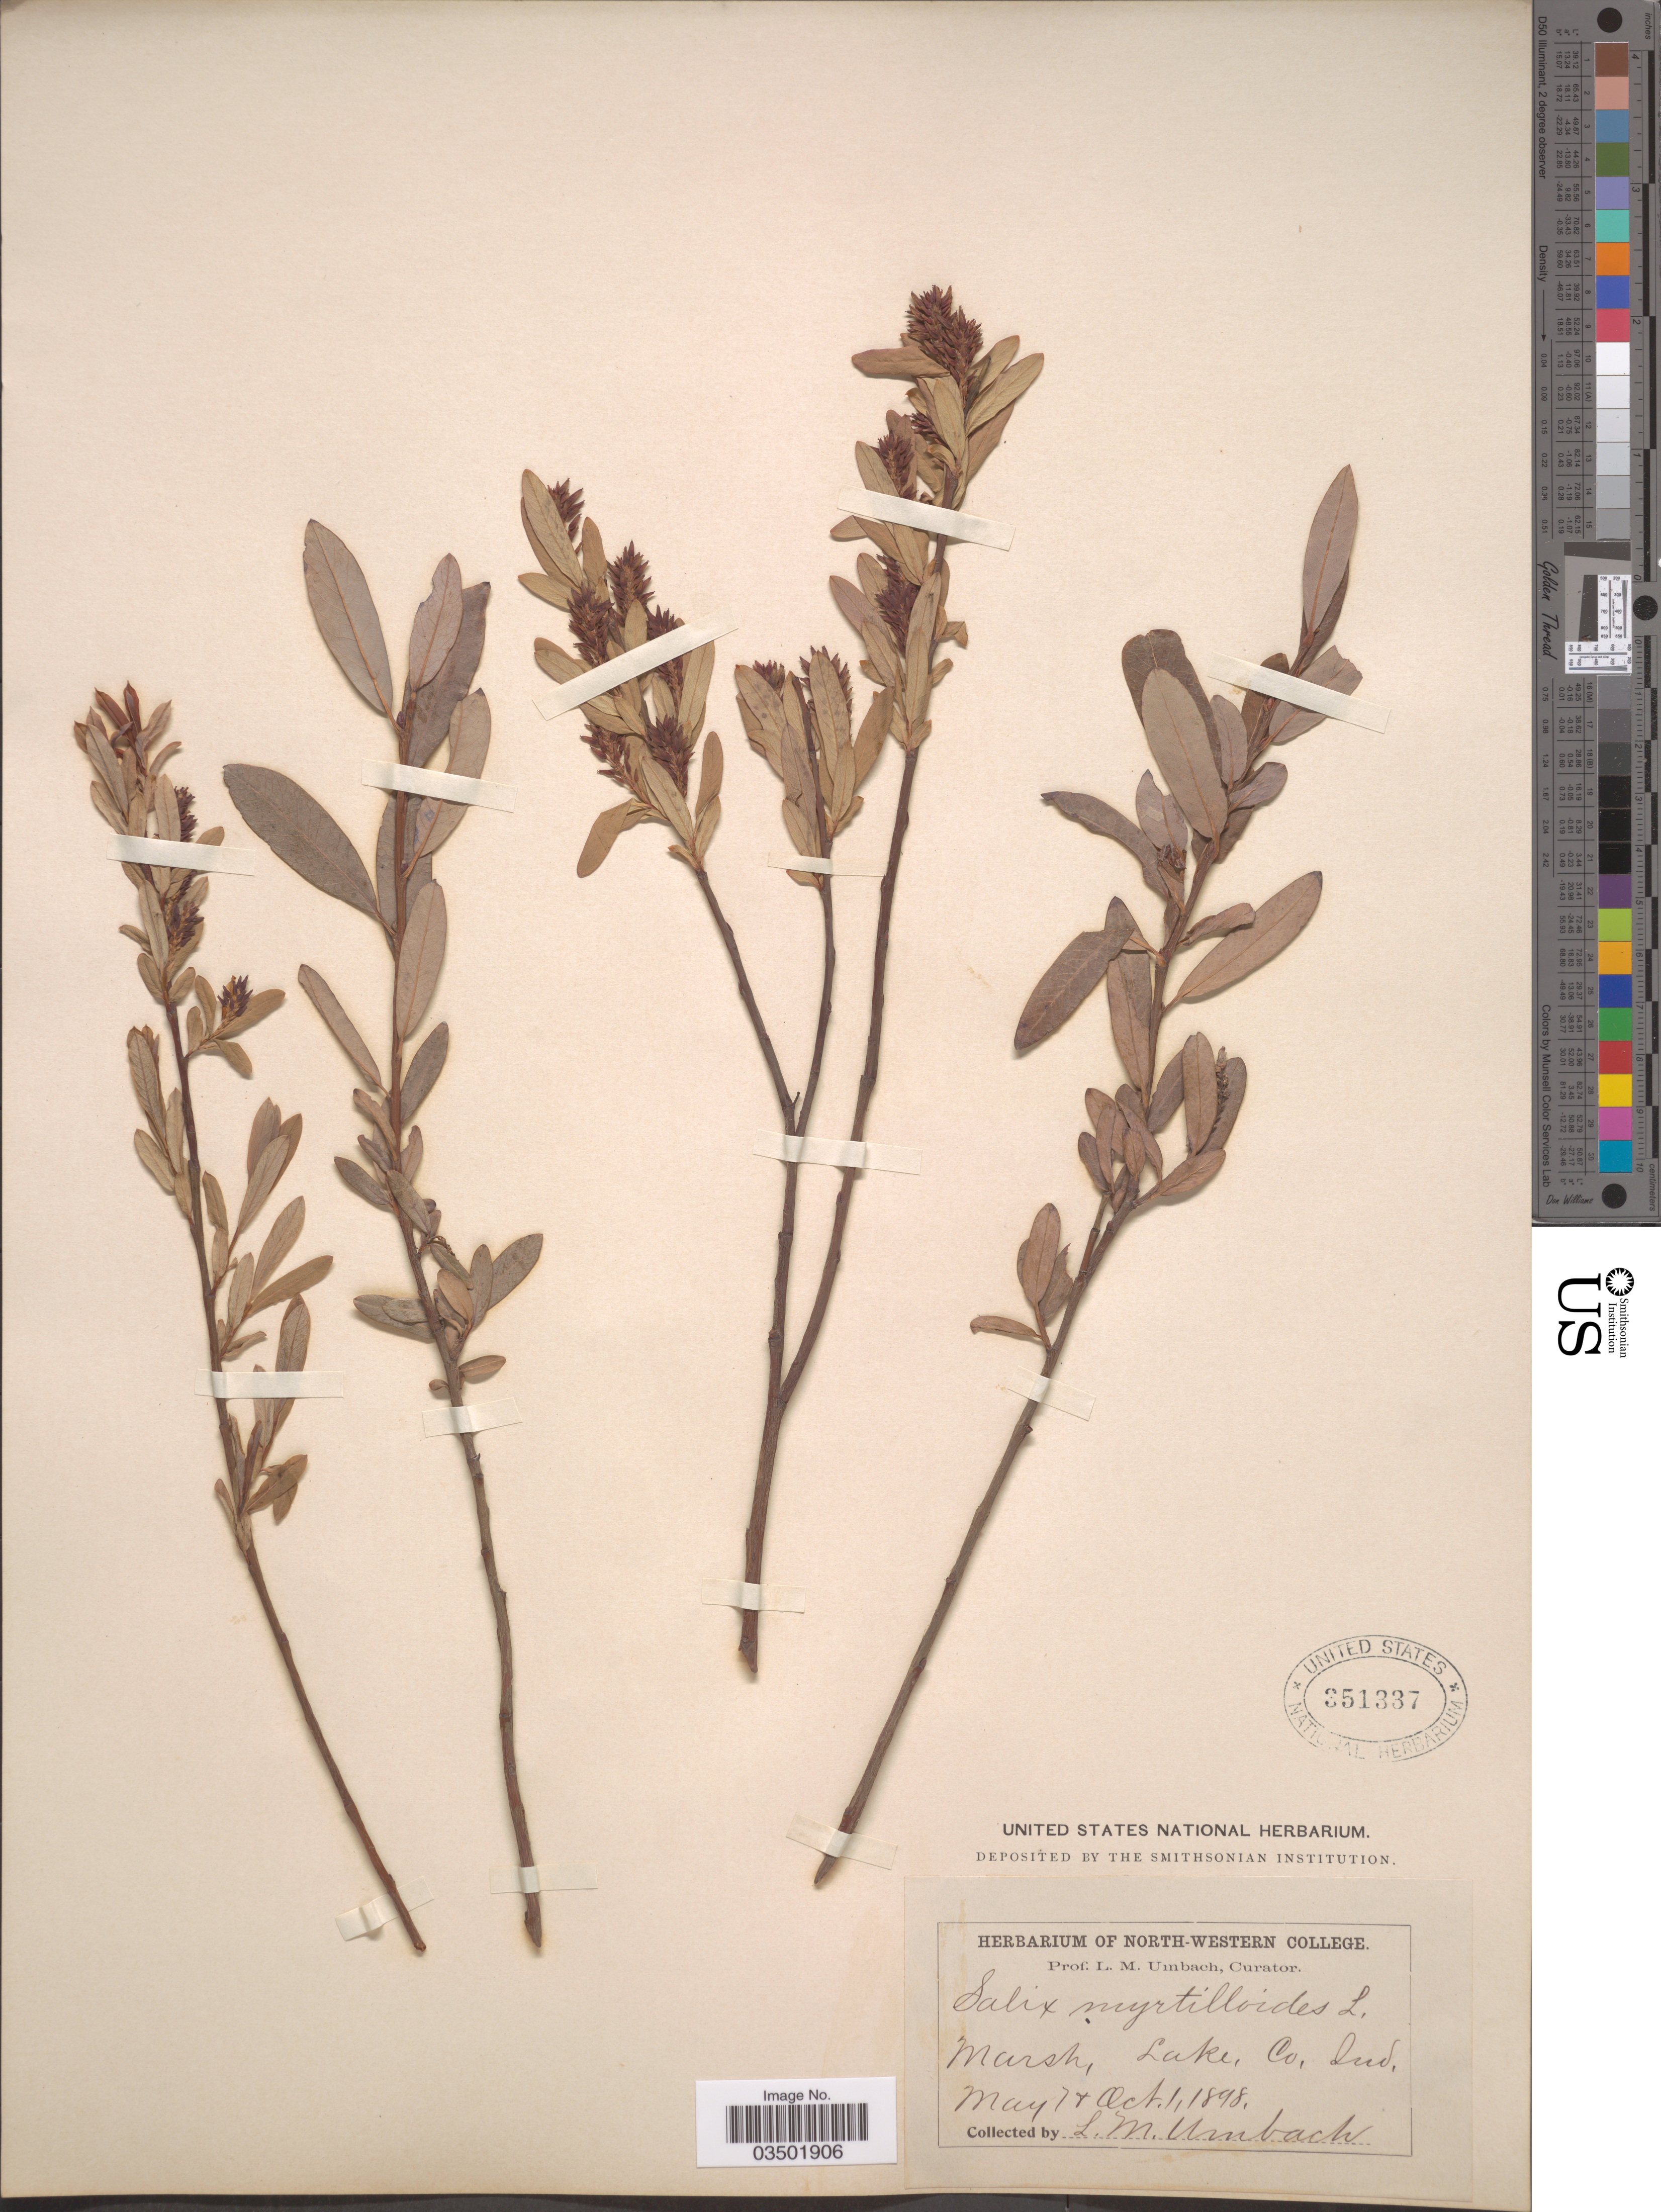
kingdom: Plantae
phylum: Tracheophyta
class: Magnoliopsida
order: Malpighiales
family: Salicaceae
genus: Salix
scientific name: Salix pedicellaris var. hypoglauca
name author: Fernald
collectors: L. M. Umbach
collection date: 1898-05-07/1898-10-01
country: United States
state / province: Indiana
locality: Marsh, Lake Co.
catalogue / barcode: US 351337